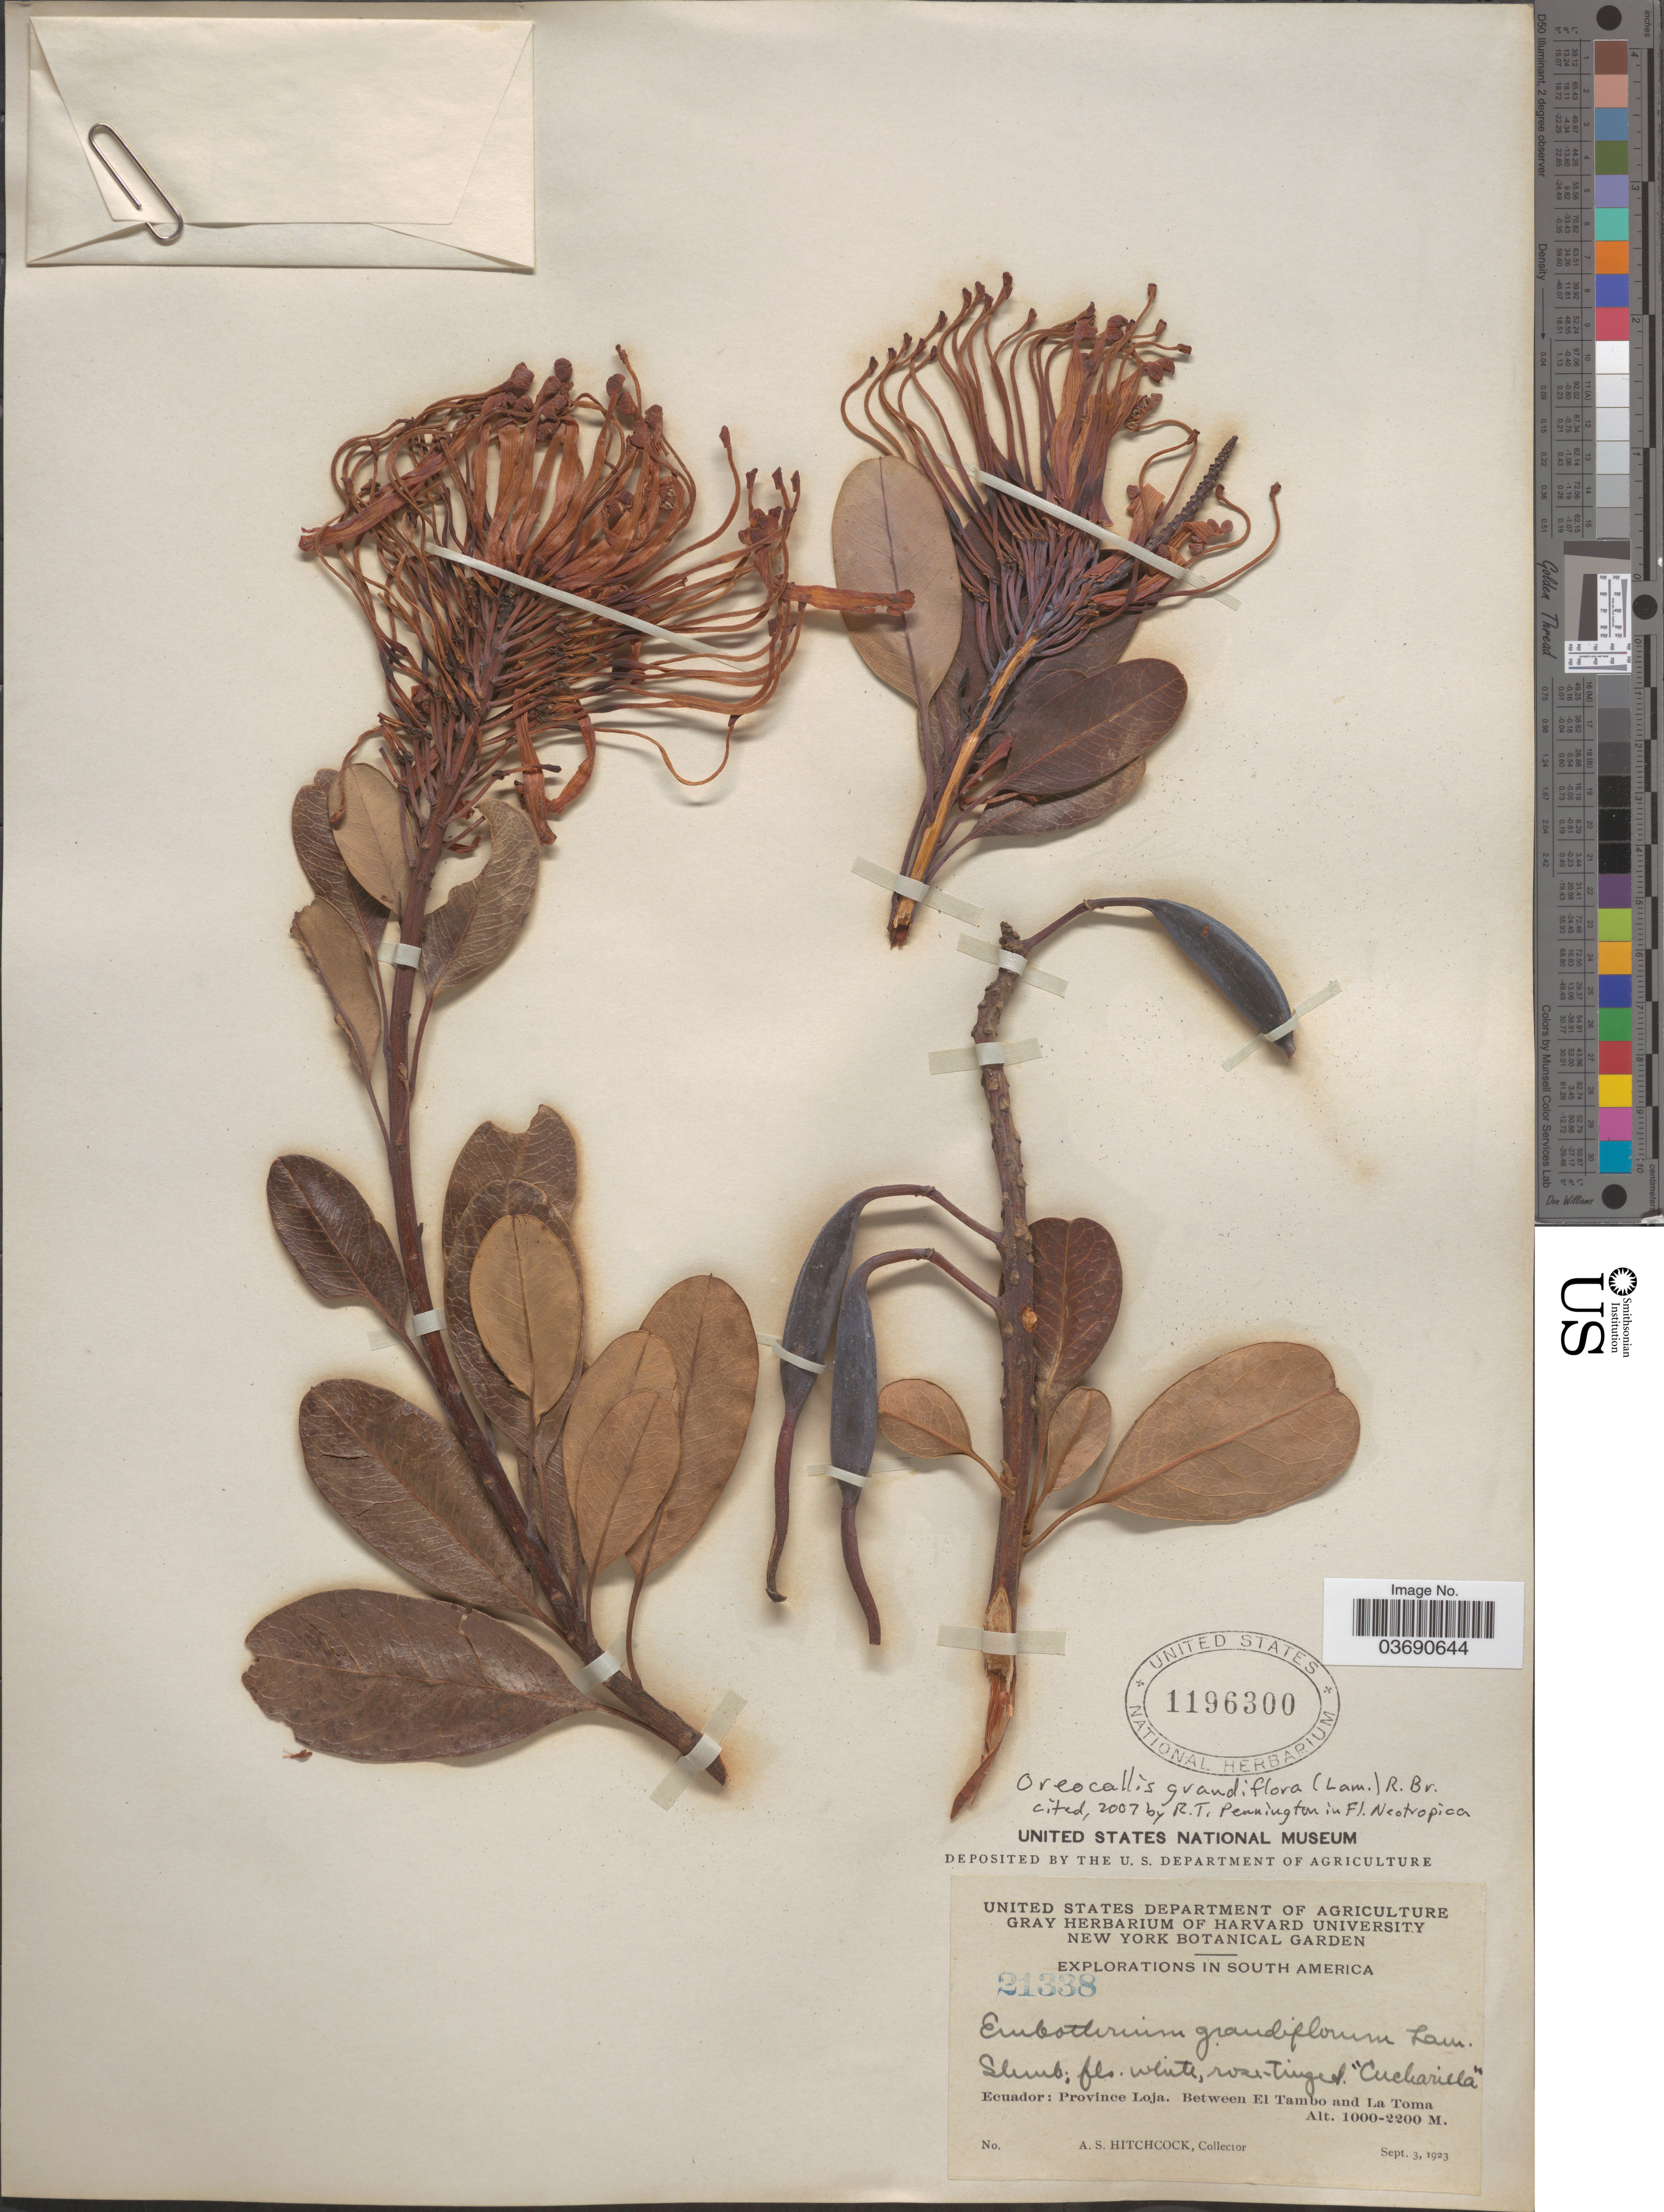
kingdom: Plantae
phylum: Tracheophyta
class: Magnoliopsida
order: Proteales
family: Proteaceae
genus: Oreocallis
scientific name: Oreocallis grandiflora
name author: (Lam.) R. Br.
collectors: A. S. Hitchcock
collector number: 21338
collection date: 1923-09-03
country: Ecuador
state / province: Loja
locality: Between El Tambo and La Toma.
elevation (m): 1000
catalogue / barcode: US 1196300